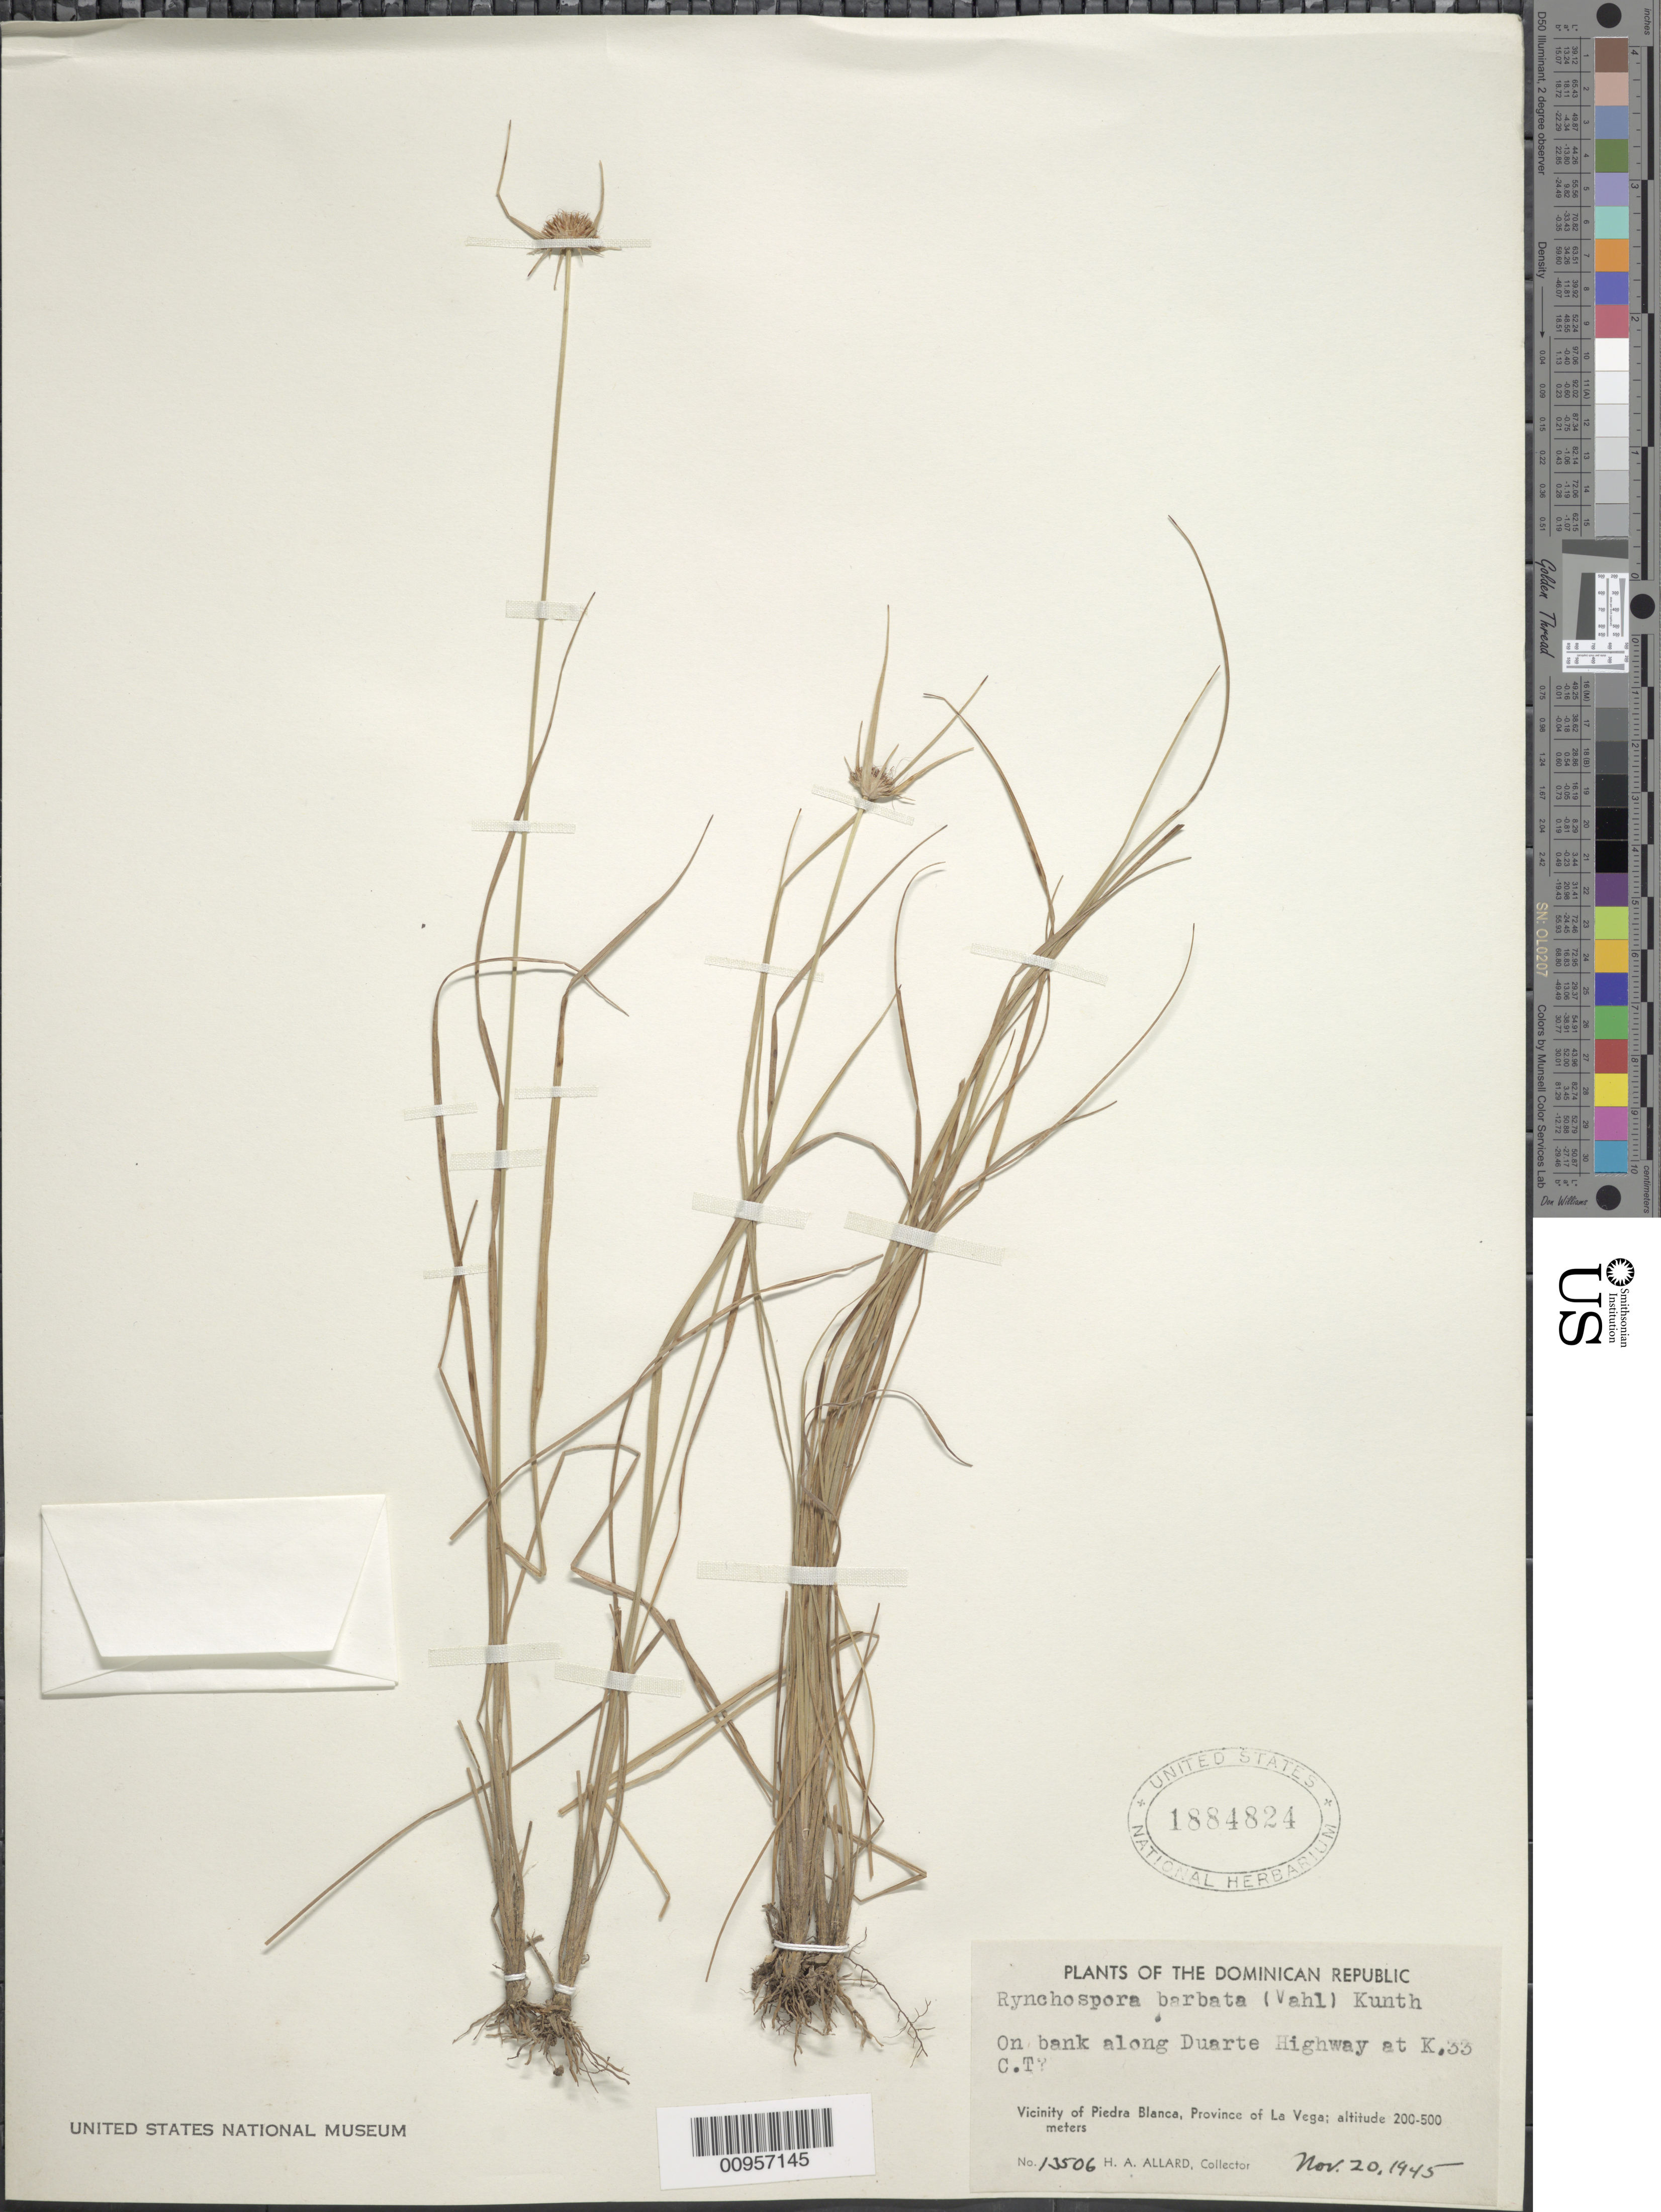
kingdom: Plantae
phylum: Tracheophyta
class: Liliopsida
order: Poales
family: Cyperaceae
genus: Rhynchospora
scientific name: Rhynchospora barbata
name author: (Vahl) Kunth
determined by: Alves, K.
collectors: H. A. Allard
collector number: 13506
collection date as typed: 20 Nov 1945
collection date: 1945-11-20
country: Dominican Republic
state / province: La Vega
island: Hispaniola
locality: Vicinity of Piedra Blanca, on bank along Duarte Highway at K. 33 C.T.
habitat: On bank along highway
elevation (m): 200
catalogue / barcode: US 1884824